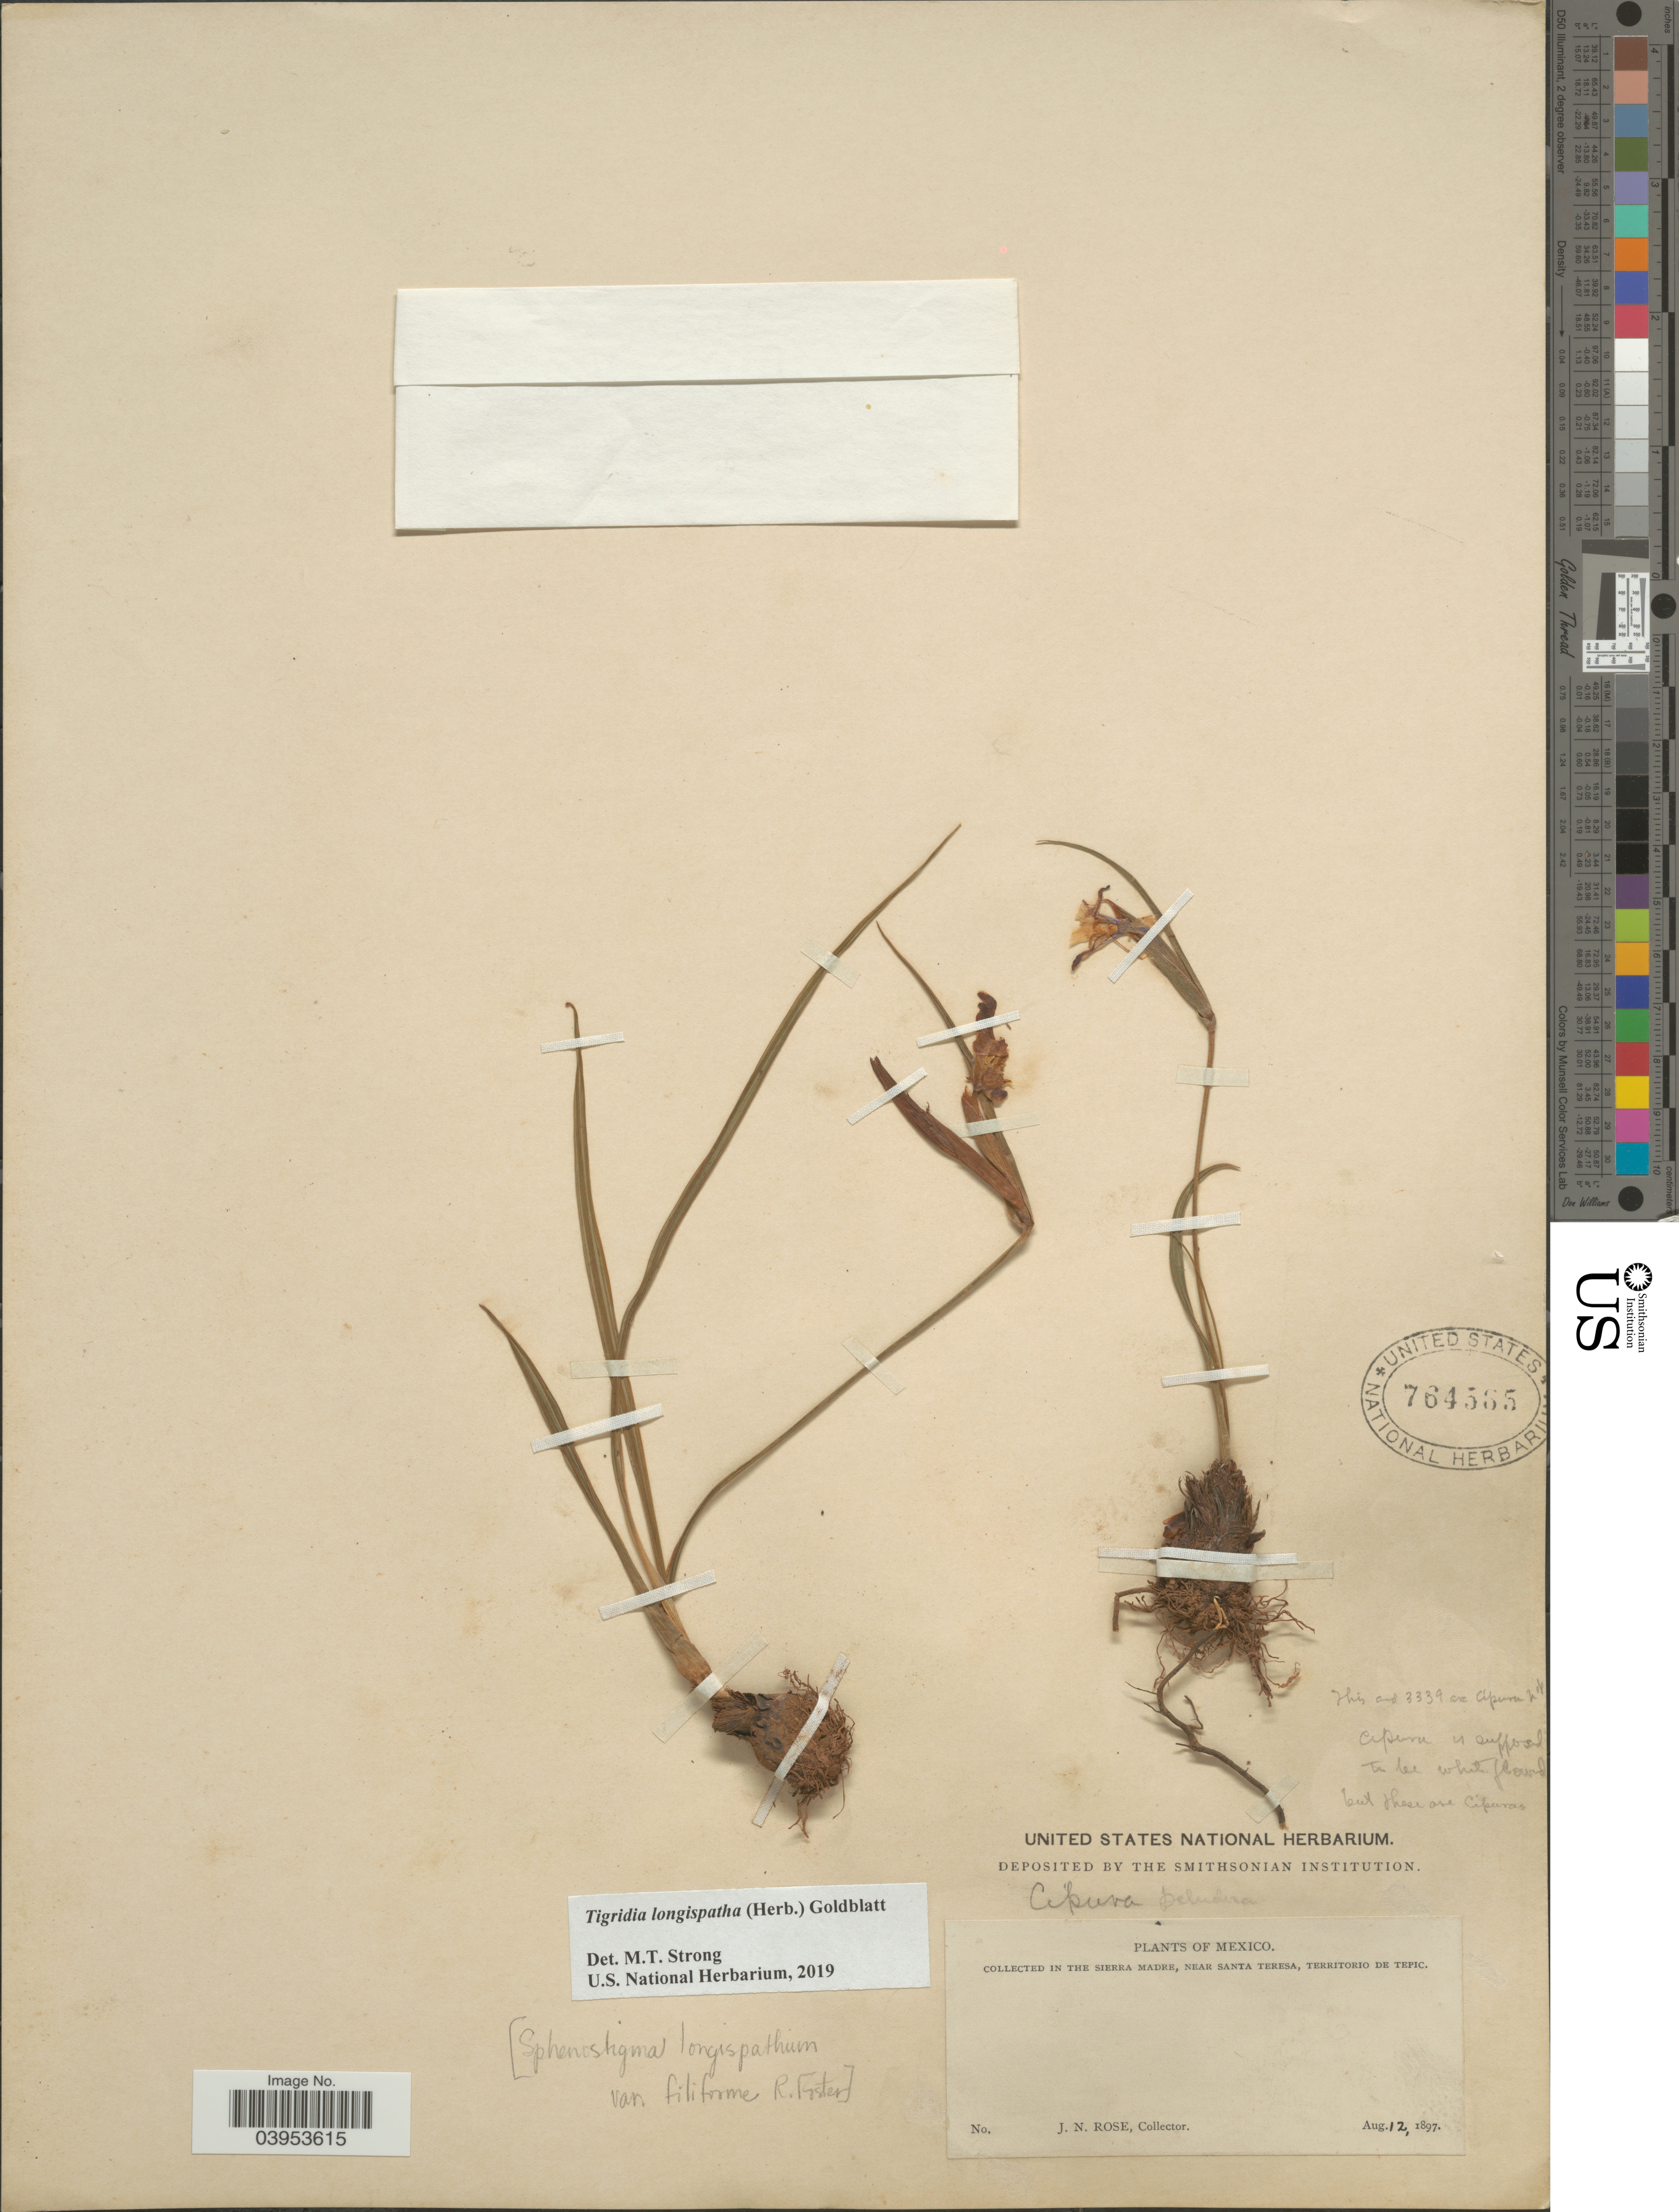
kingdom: Plantae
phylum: Tracheophyta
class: Liliopsida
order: Asparagales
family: Iridaceae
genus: Tigridia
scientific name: Tigridia longispatha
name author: (Herb.) Goldblatt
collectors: J. N. Rose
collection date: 1897-08-12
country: Mexico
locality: In the Sierra Madre, Near Santa Teresa, Territorio de Tepic.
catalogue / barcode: US 764565